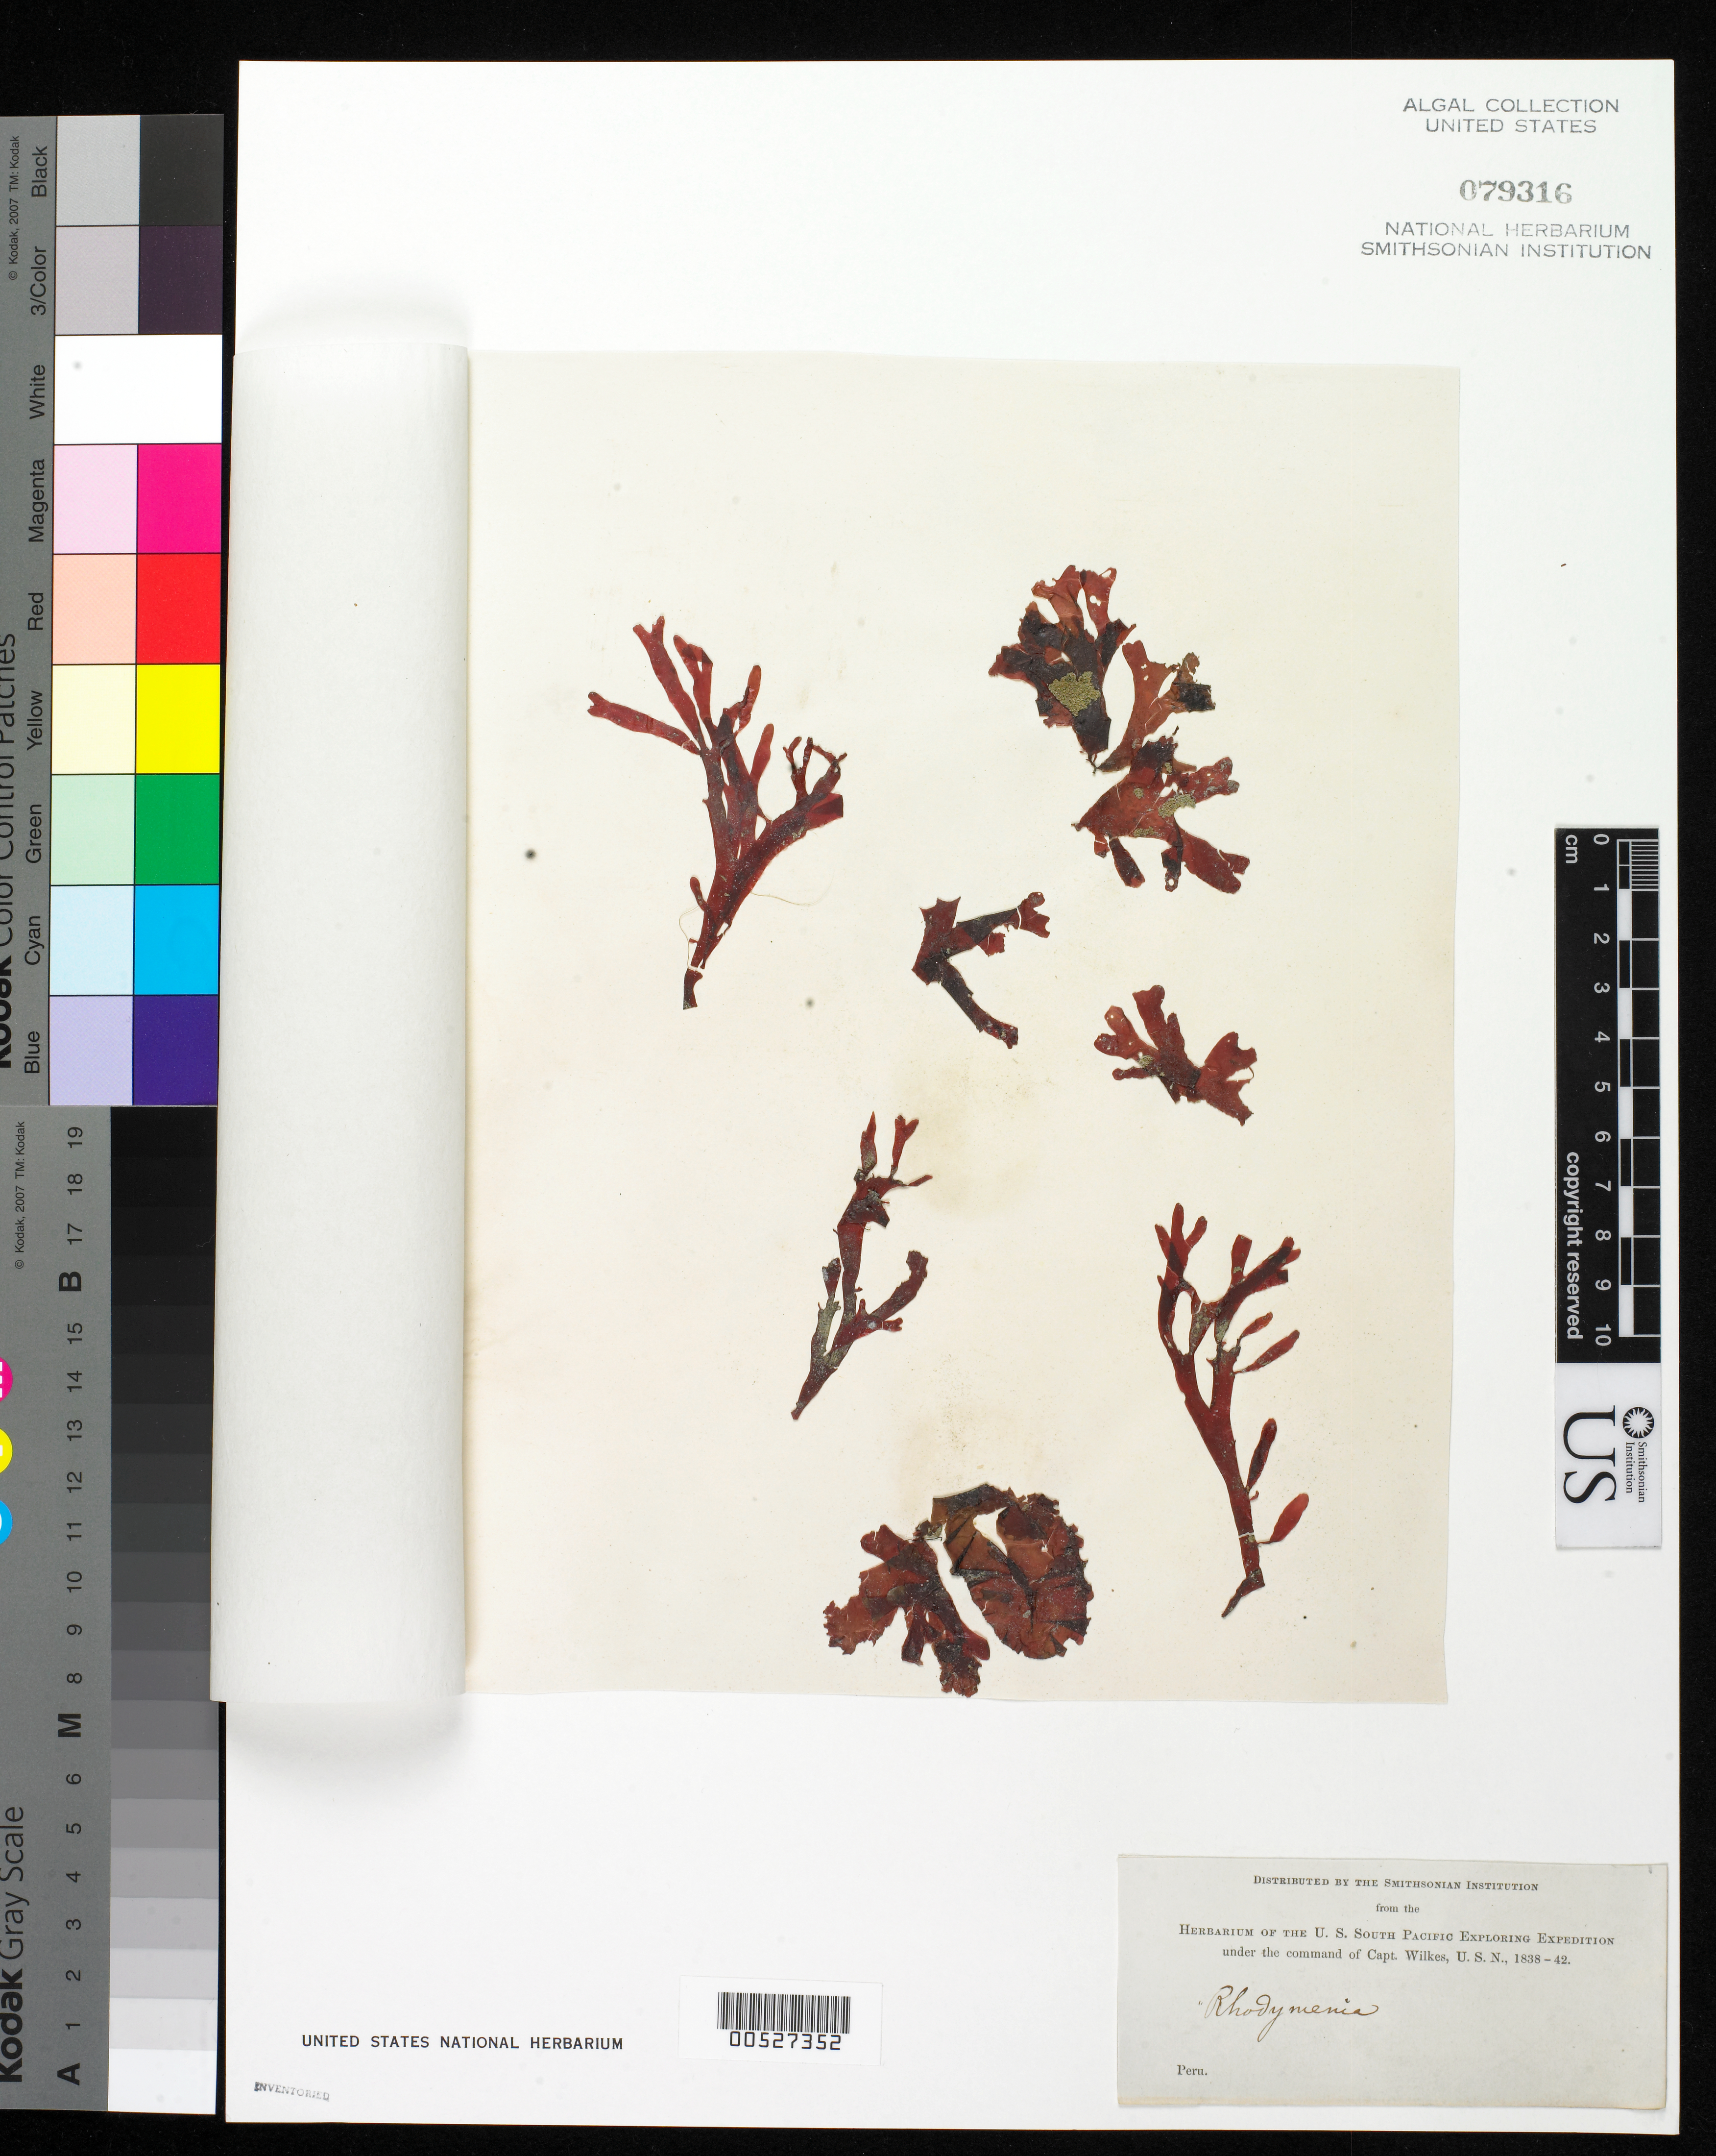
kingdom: Plantae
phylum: Rhodophyta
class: Florideophyceae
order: Rhodymeniales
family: Rhodymeniaceae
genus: Rhodymenia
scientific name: Rhodymenia sp.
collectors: W. D. Brackenridge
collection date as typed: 1839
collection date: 1839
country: Peru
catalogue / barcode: US 79316